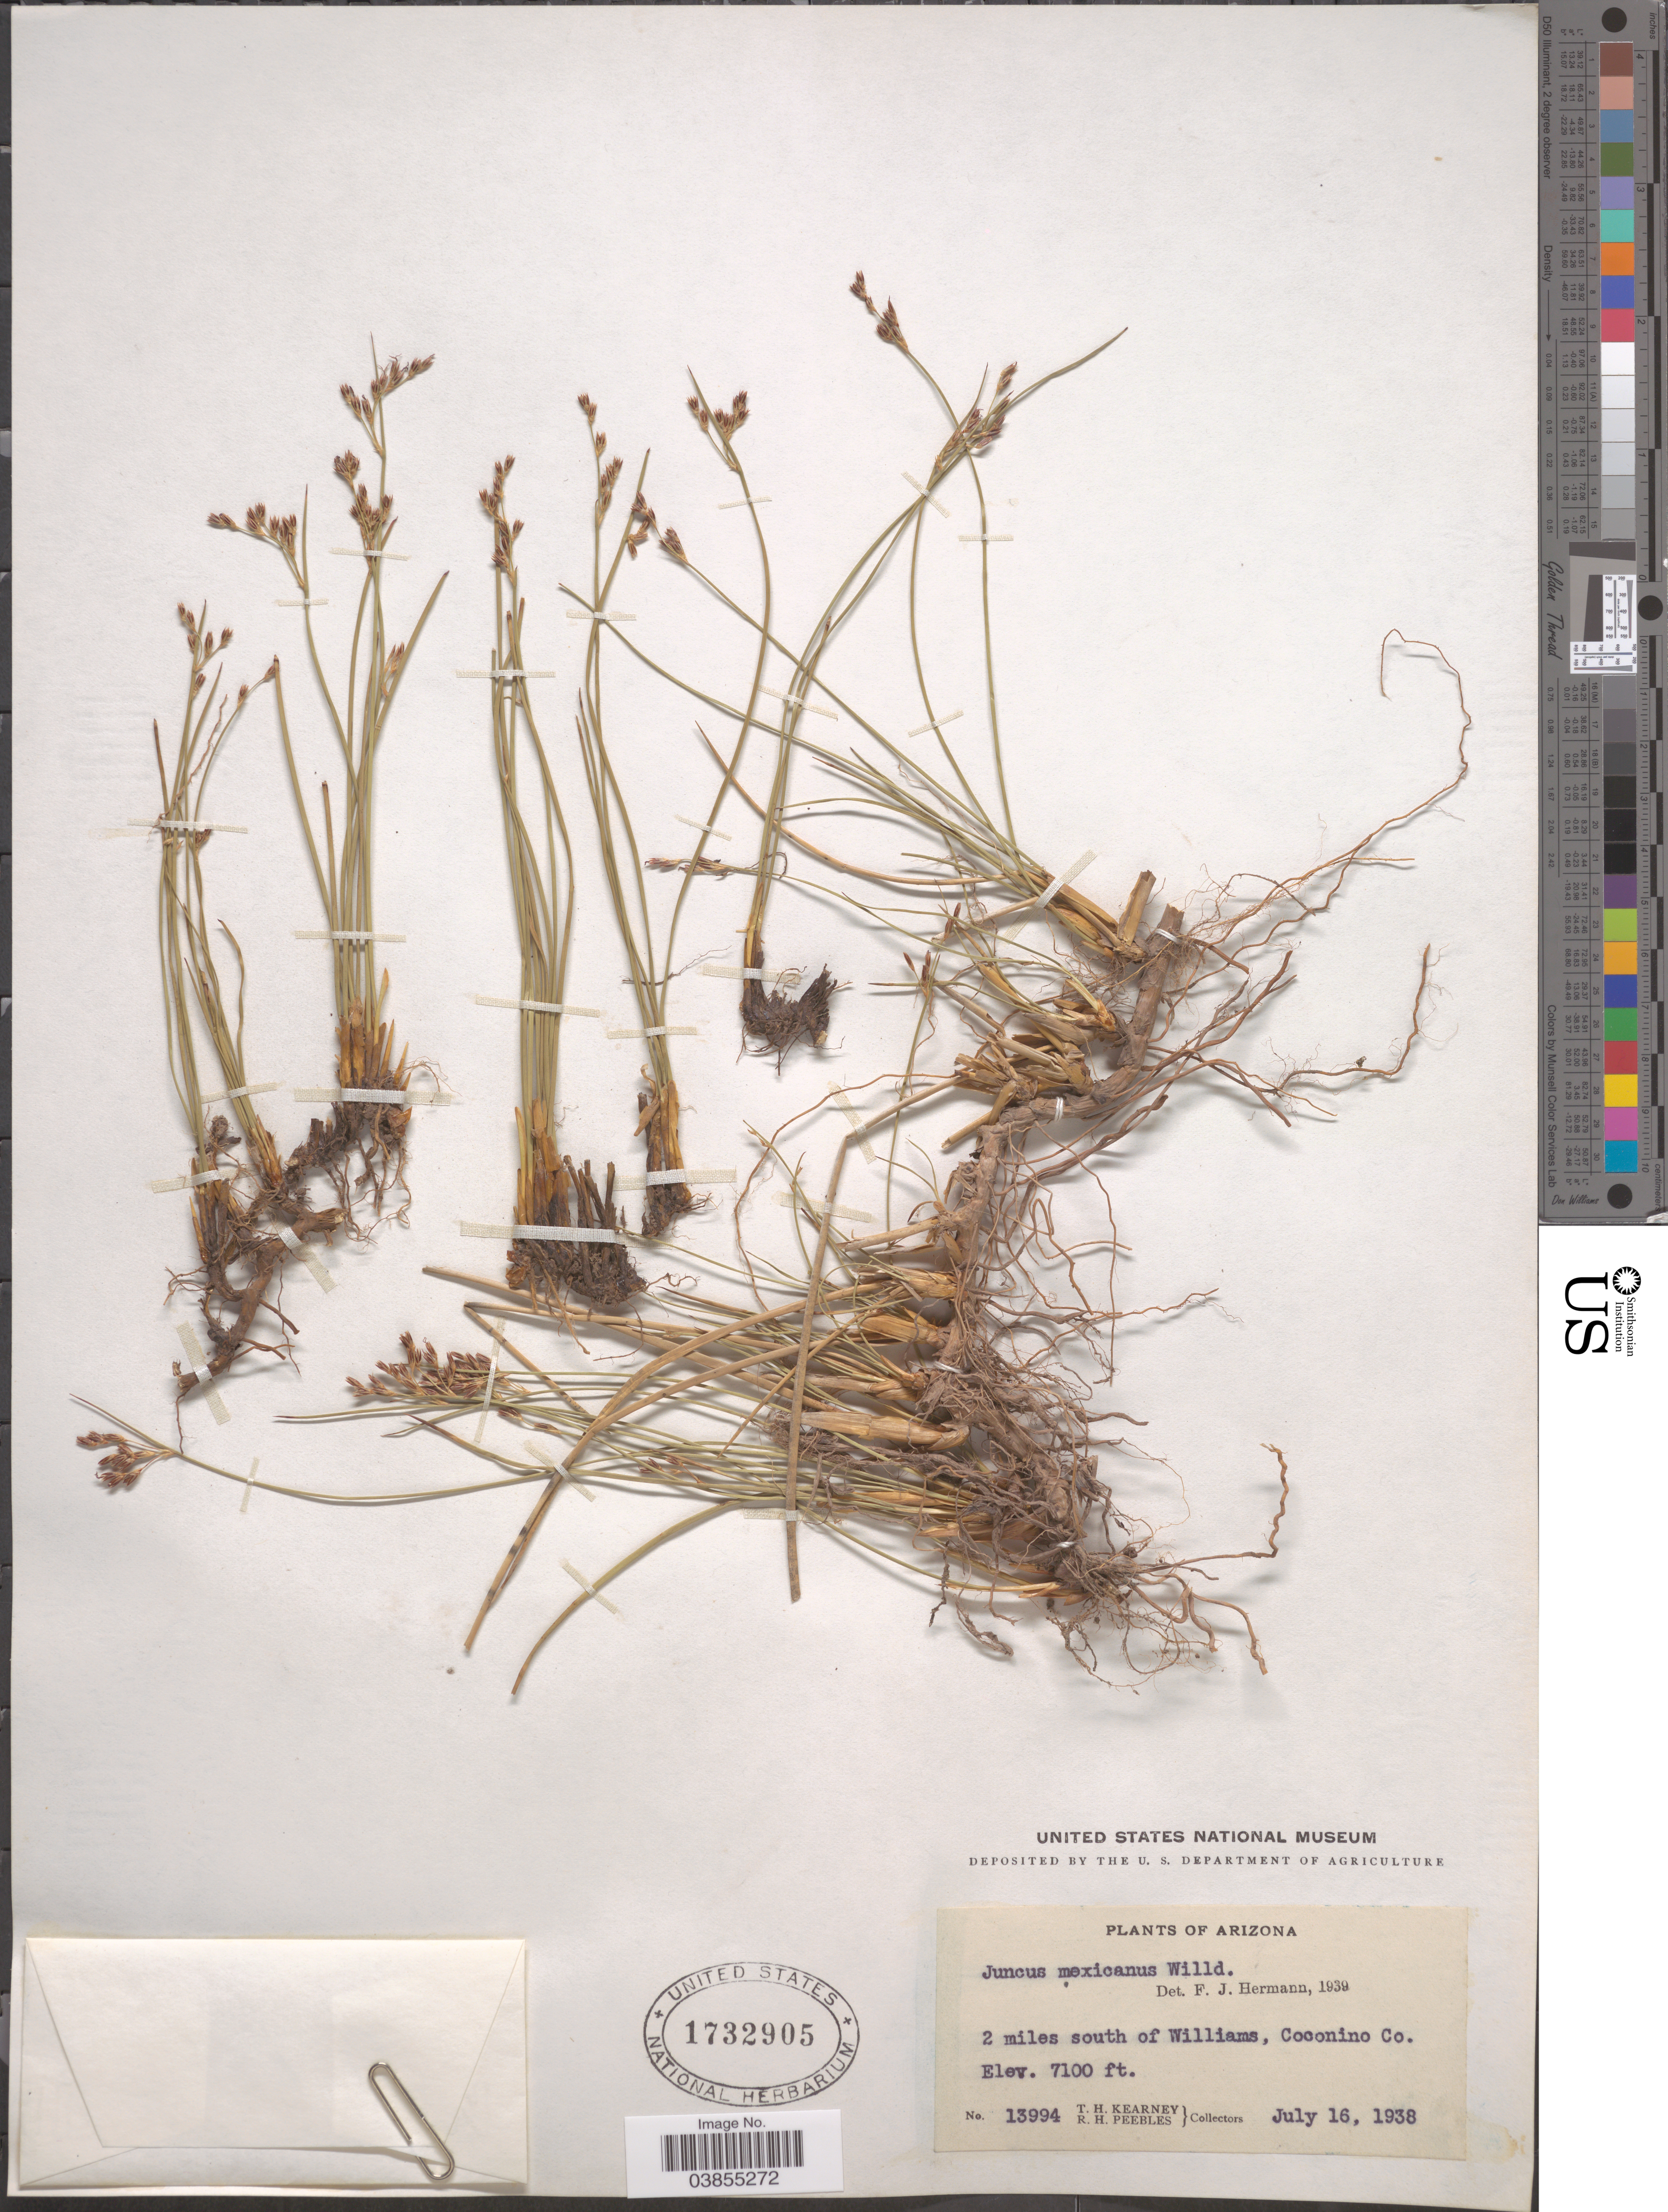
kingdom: Plantae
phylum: Tracheophyta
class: Liliopsida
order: Poales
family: Juncaceae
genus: Juncus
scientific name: Juncus mexicanus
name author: Willd. ex Schult. & Schult. f.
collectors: T. H. Kearney & R. H. Peebles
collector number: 13994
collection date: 1938-07-16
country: United States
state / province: Arizona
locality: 2 miles south of Williams, Coconino Co.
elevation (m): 2164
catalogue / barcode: US 1732905